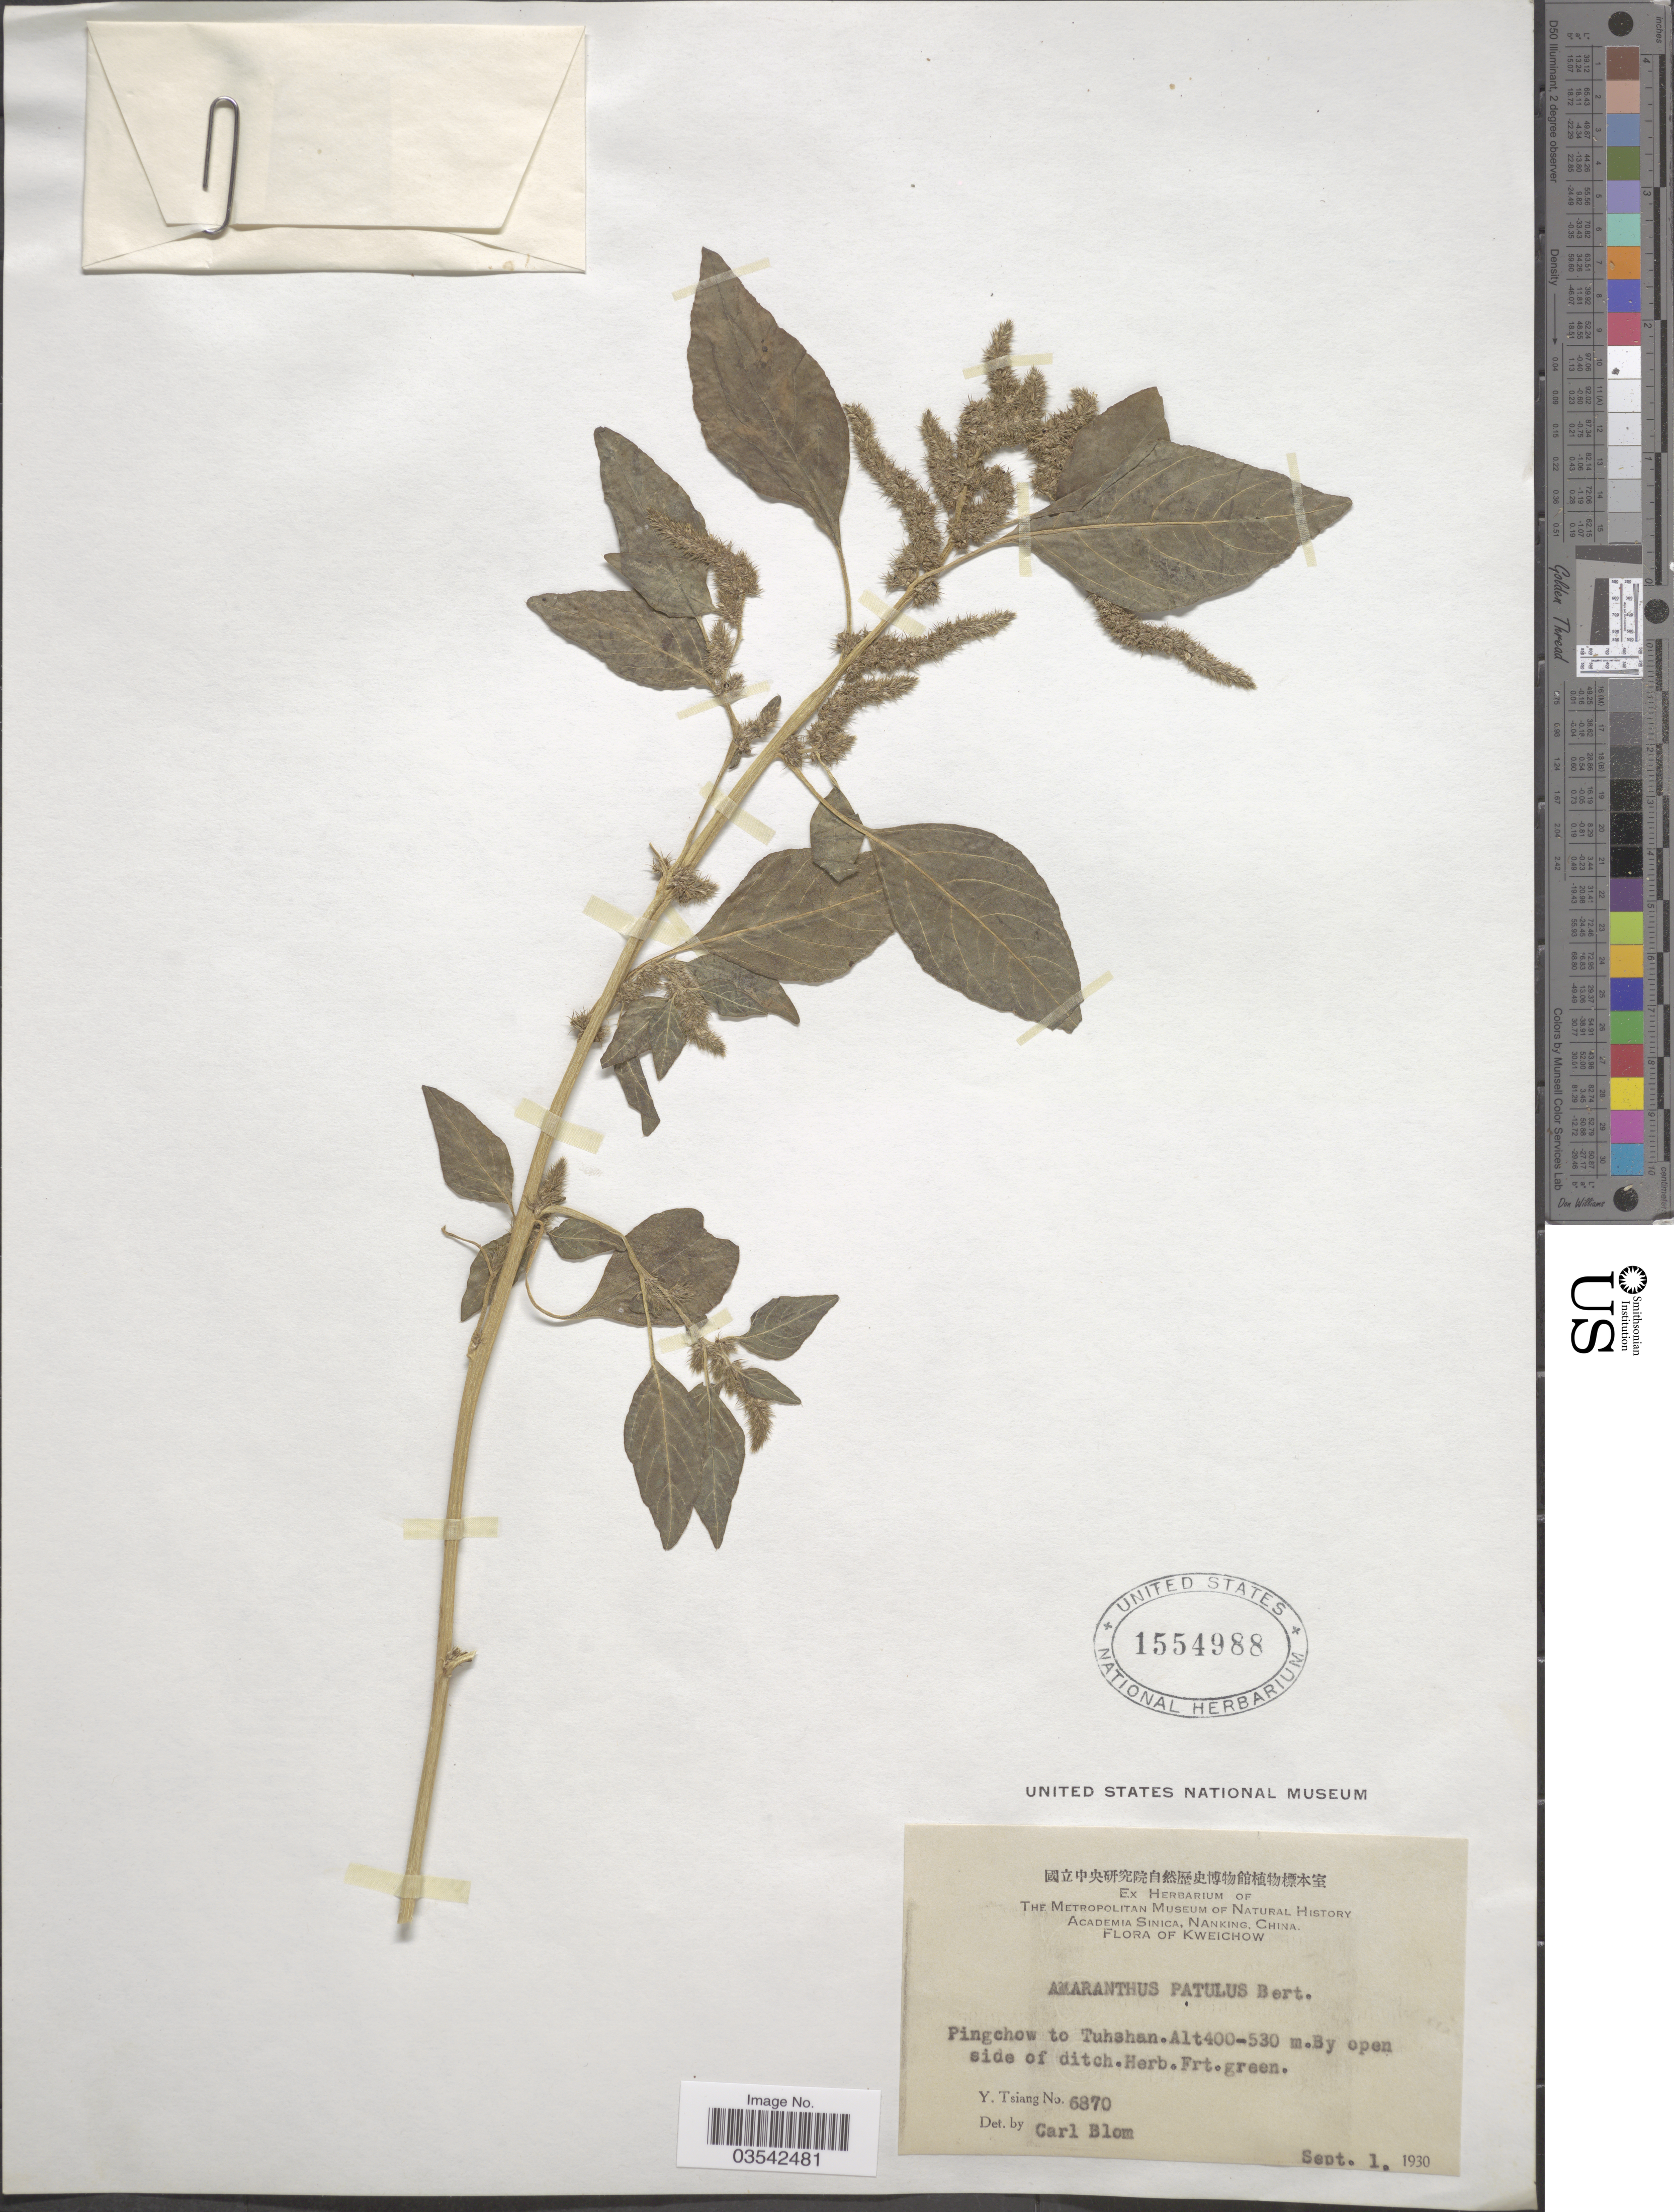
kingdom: Plantae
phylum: Tracheophyta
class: Magnoliopsida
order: Caryophyllales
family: Amaranthaceae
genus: Amaranthus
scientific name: Amaranthus patulus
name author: Bertol.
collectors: Y. Tsiang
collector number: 6870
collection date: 1930-09-01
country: China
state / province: Guizhou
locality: Kweichow. Pingchow to Tuhshan.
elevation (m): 400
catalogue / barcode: US 1554988